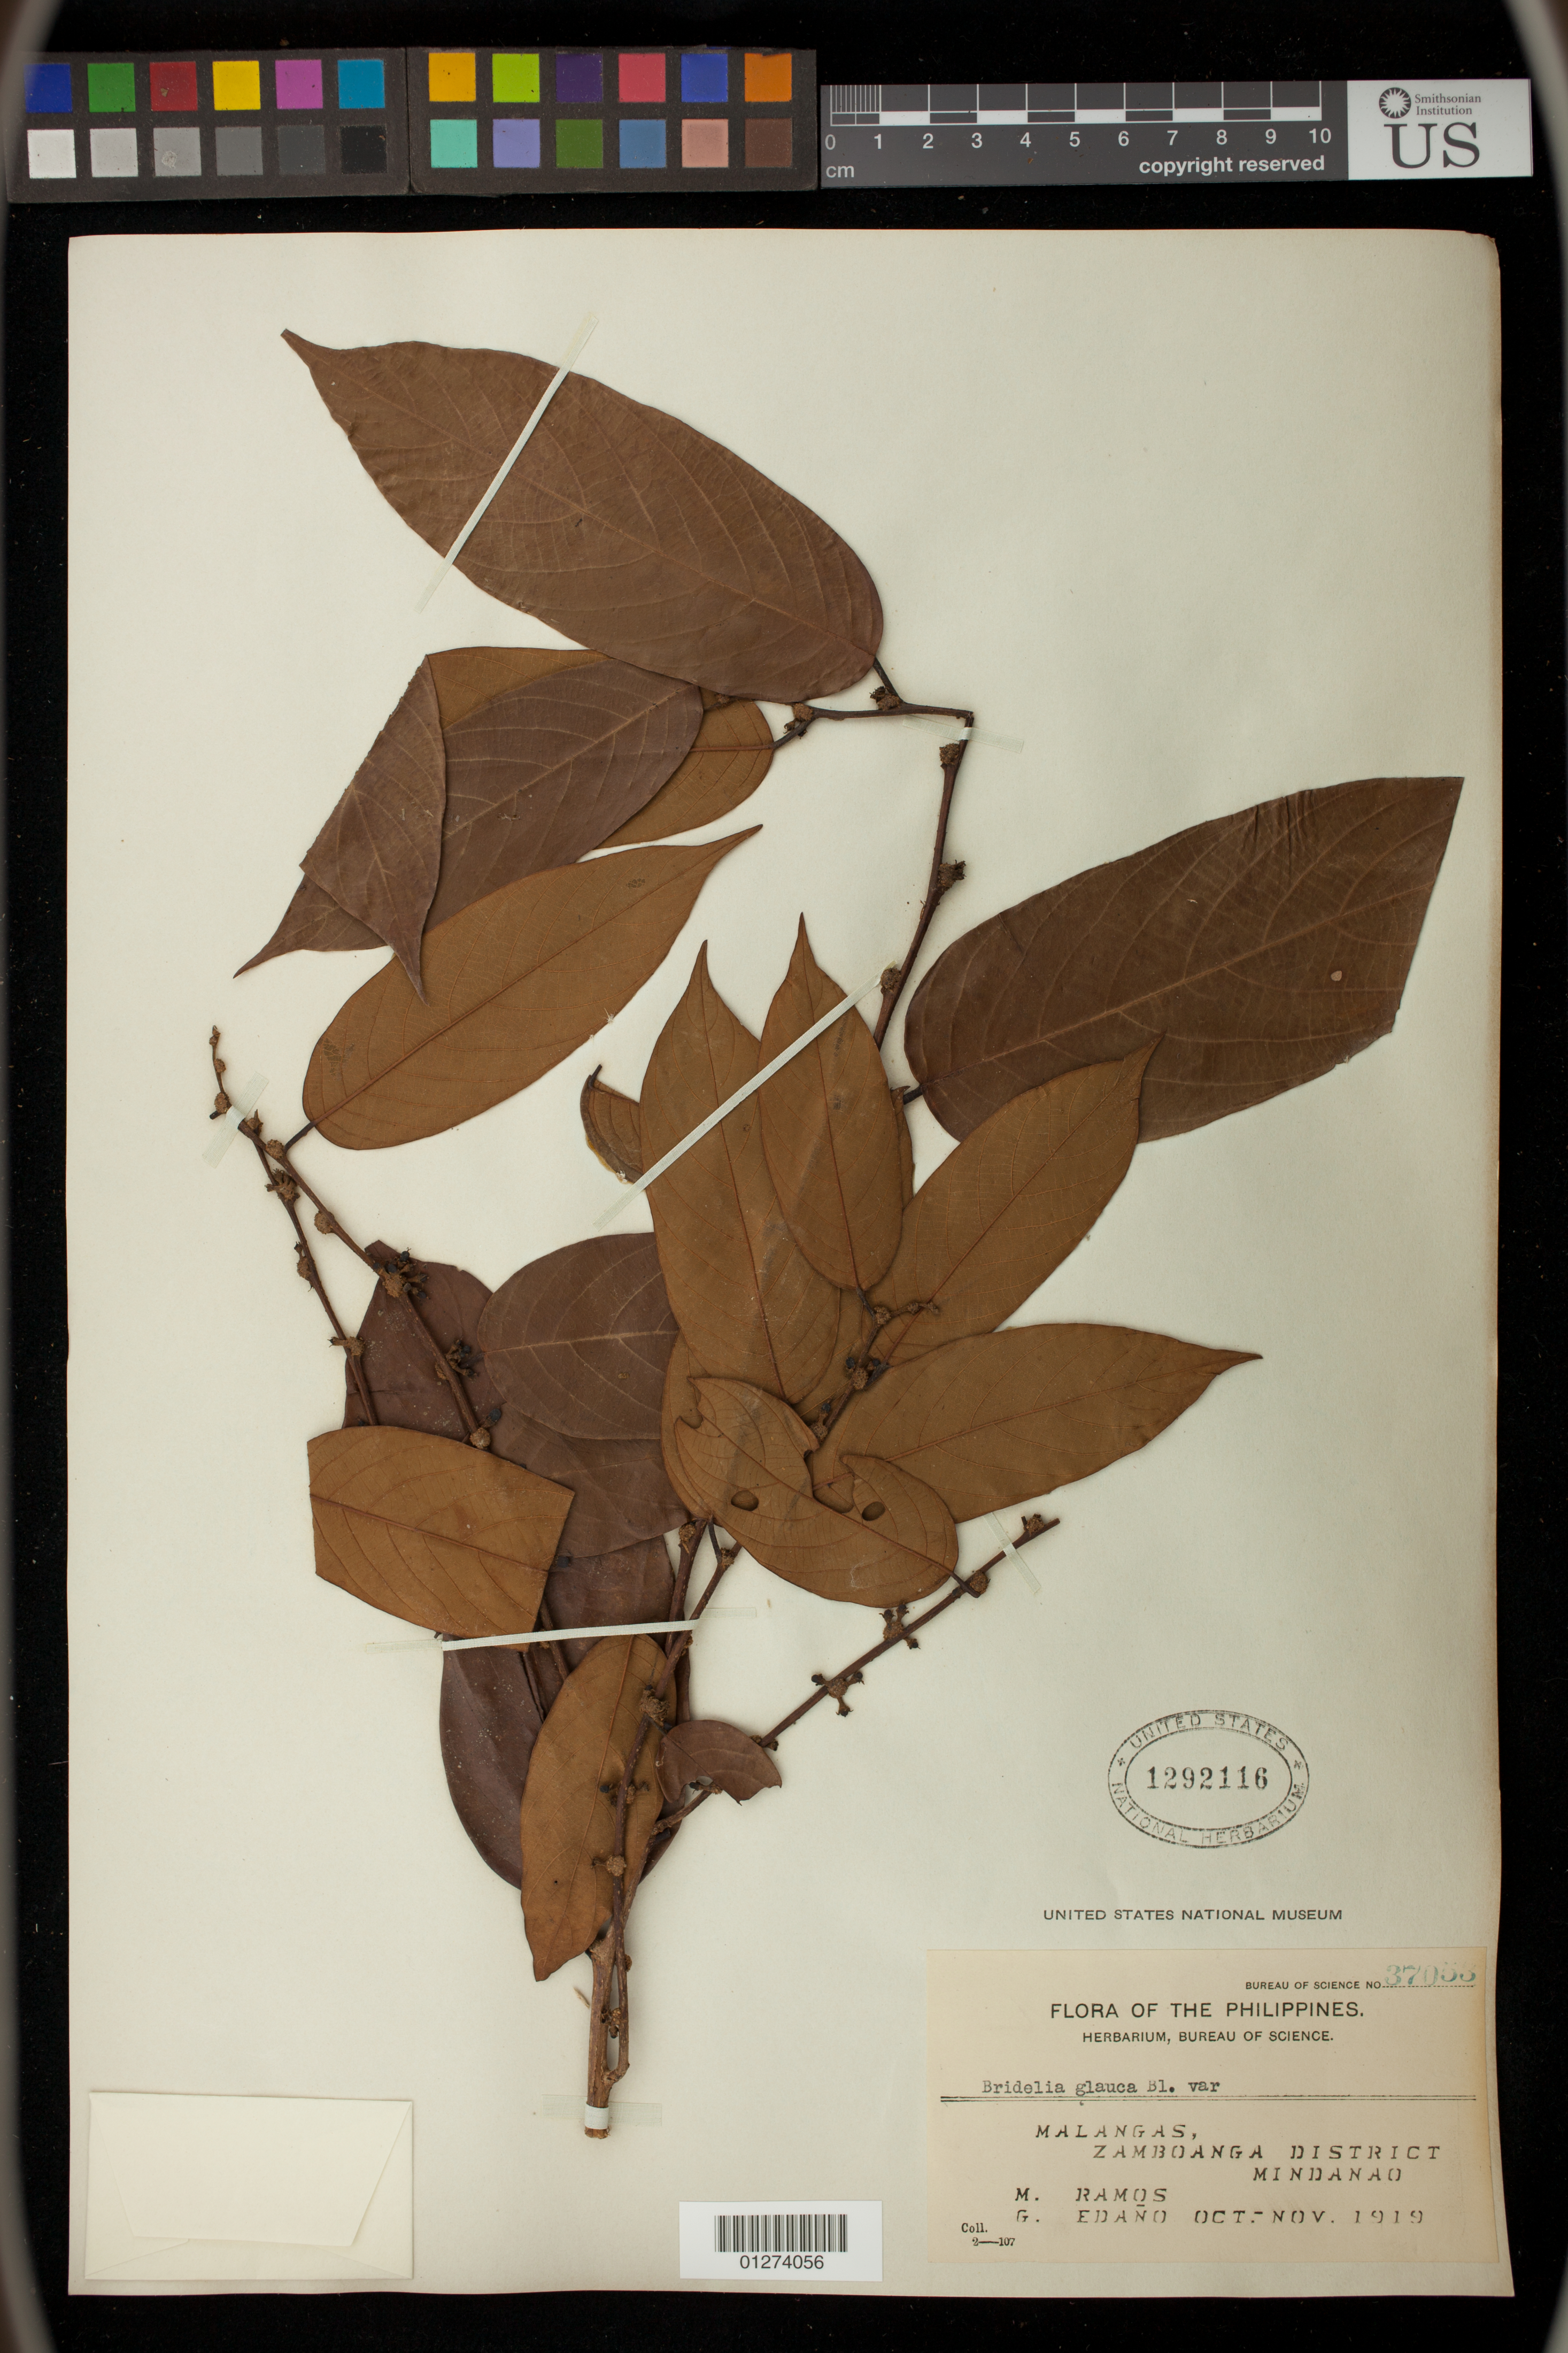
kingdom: Plantae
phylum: Tracheophyta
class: Magnoliopsida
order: Malpighiales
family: Phyllanthaceae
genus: Bridelia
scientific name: Bridelia glauca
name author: Blume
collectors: M. Ramos & G. Edaño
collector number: Bur. Sci. 37053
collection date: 1919-10/1919-11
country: Philippines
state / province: Zamboanga Peninsula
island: Mindanao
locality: Malangas, Zamboanga District, Mindanao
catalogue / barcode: US 1292116